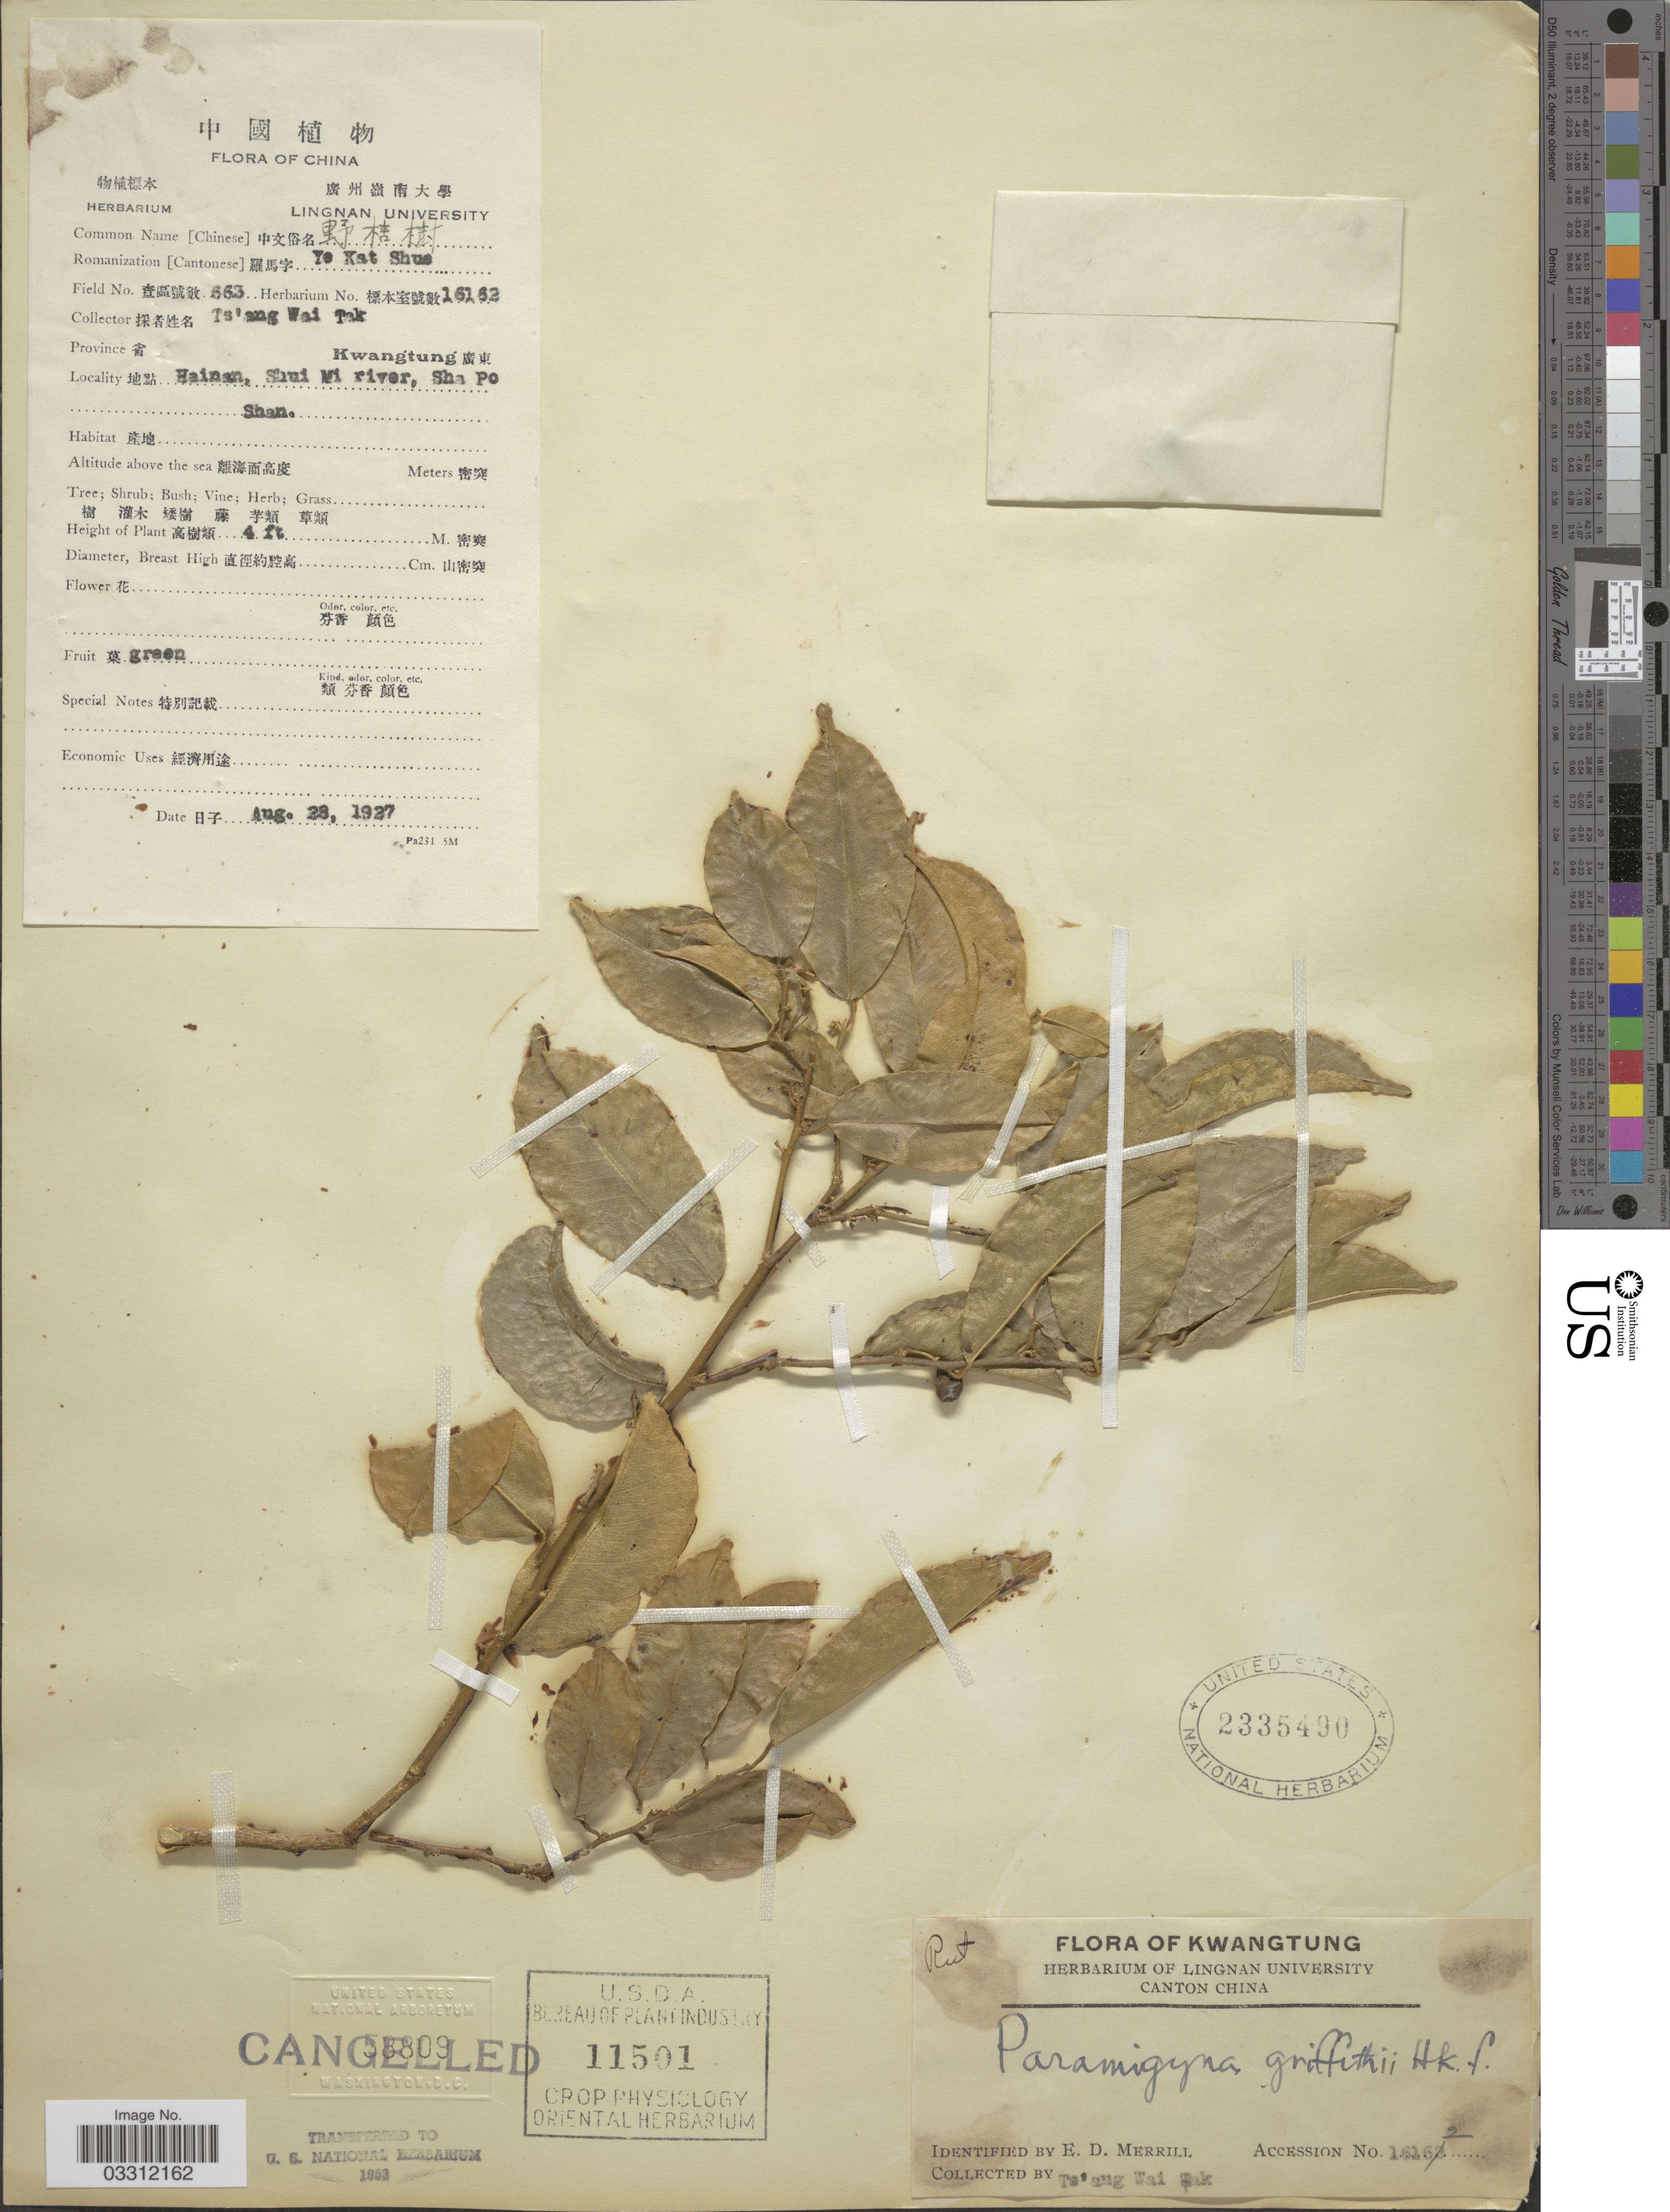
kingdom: Plantae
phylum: Tracheophyta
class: Magnoliopsida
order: Sapindales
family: Rutaceae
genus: Paramignya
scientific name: Paramignya griffithii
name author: Hook. f.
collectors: W. T. Tsang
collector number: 663/16162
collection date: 1927-08-28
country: China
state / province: Guangdong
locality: Kwangtung, Hainan, Shui Mi river, Sha Po Shan.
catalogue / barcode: US 2335490